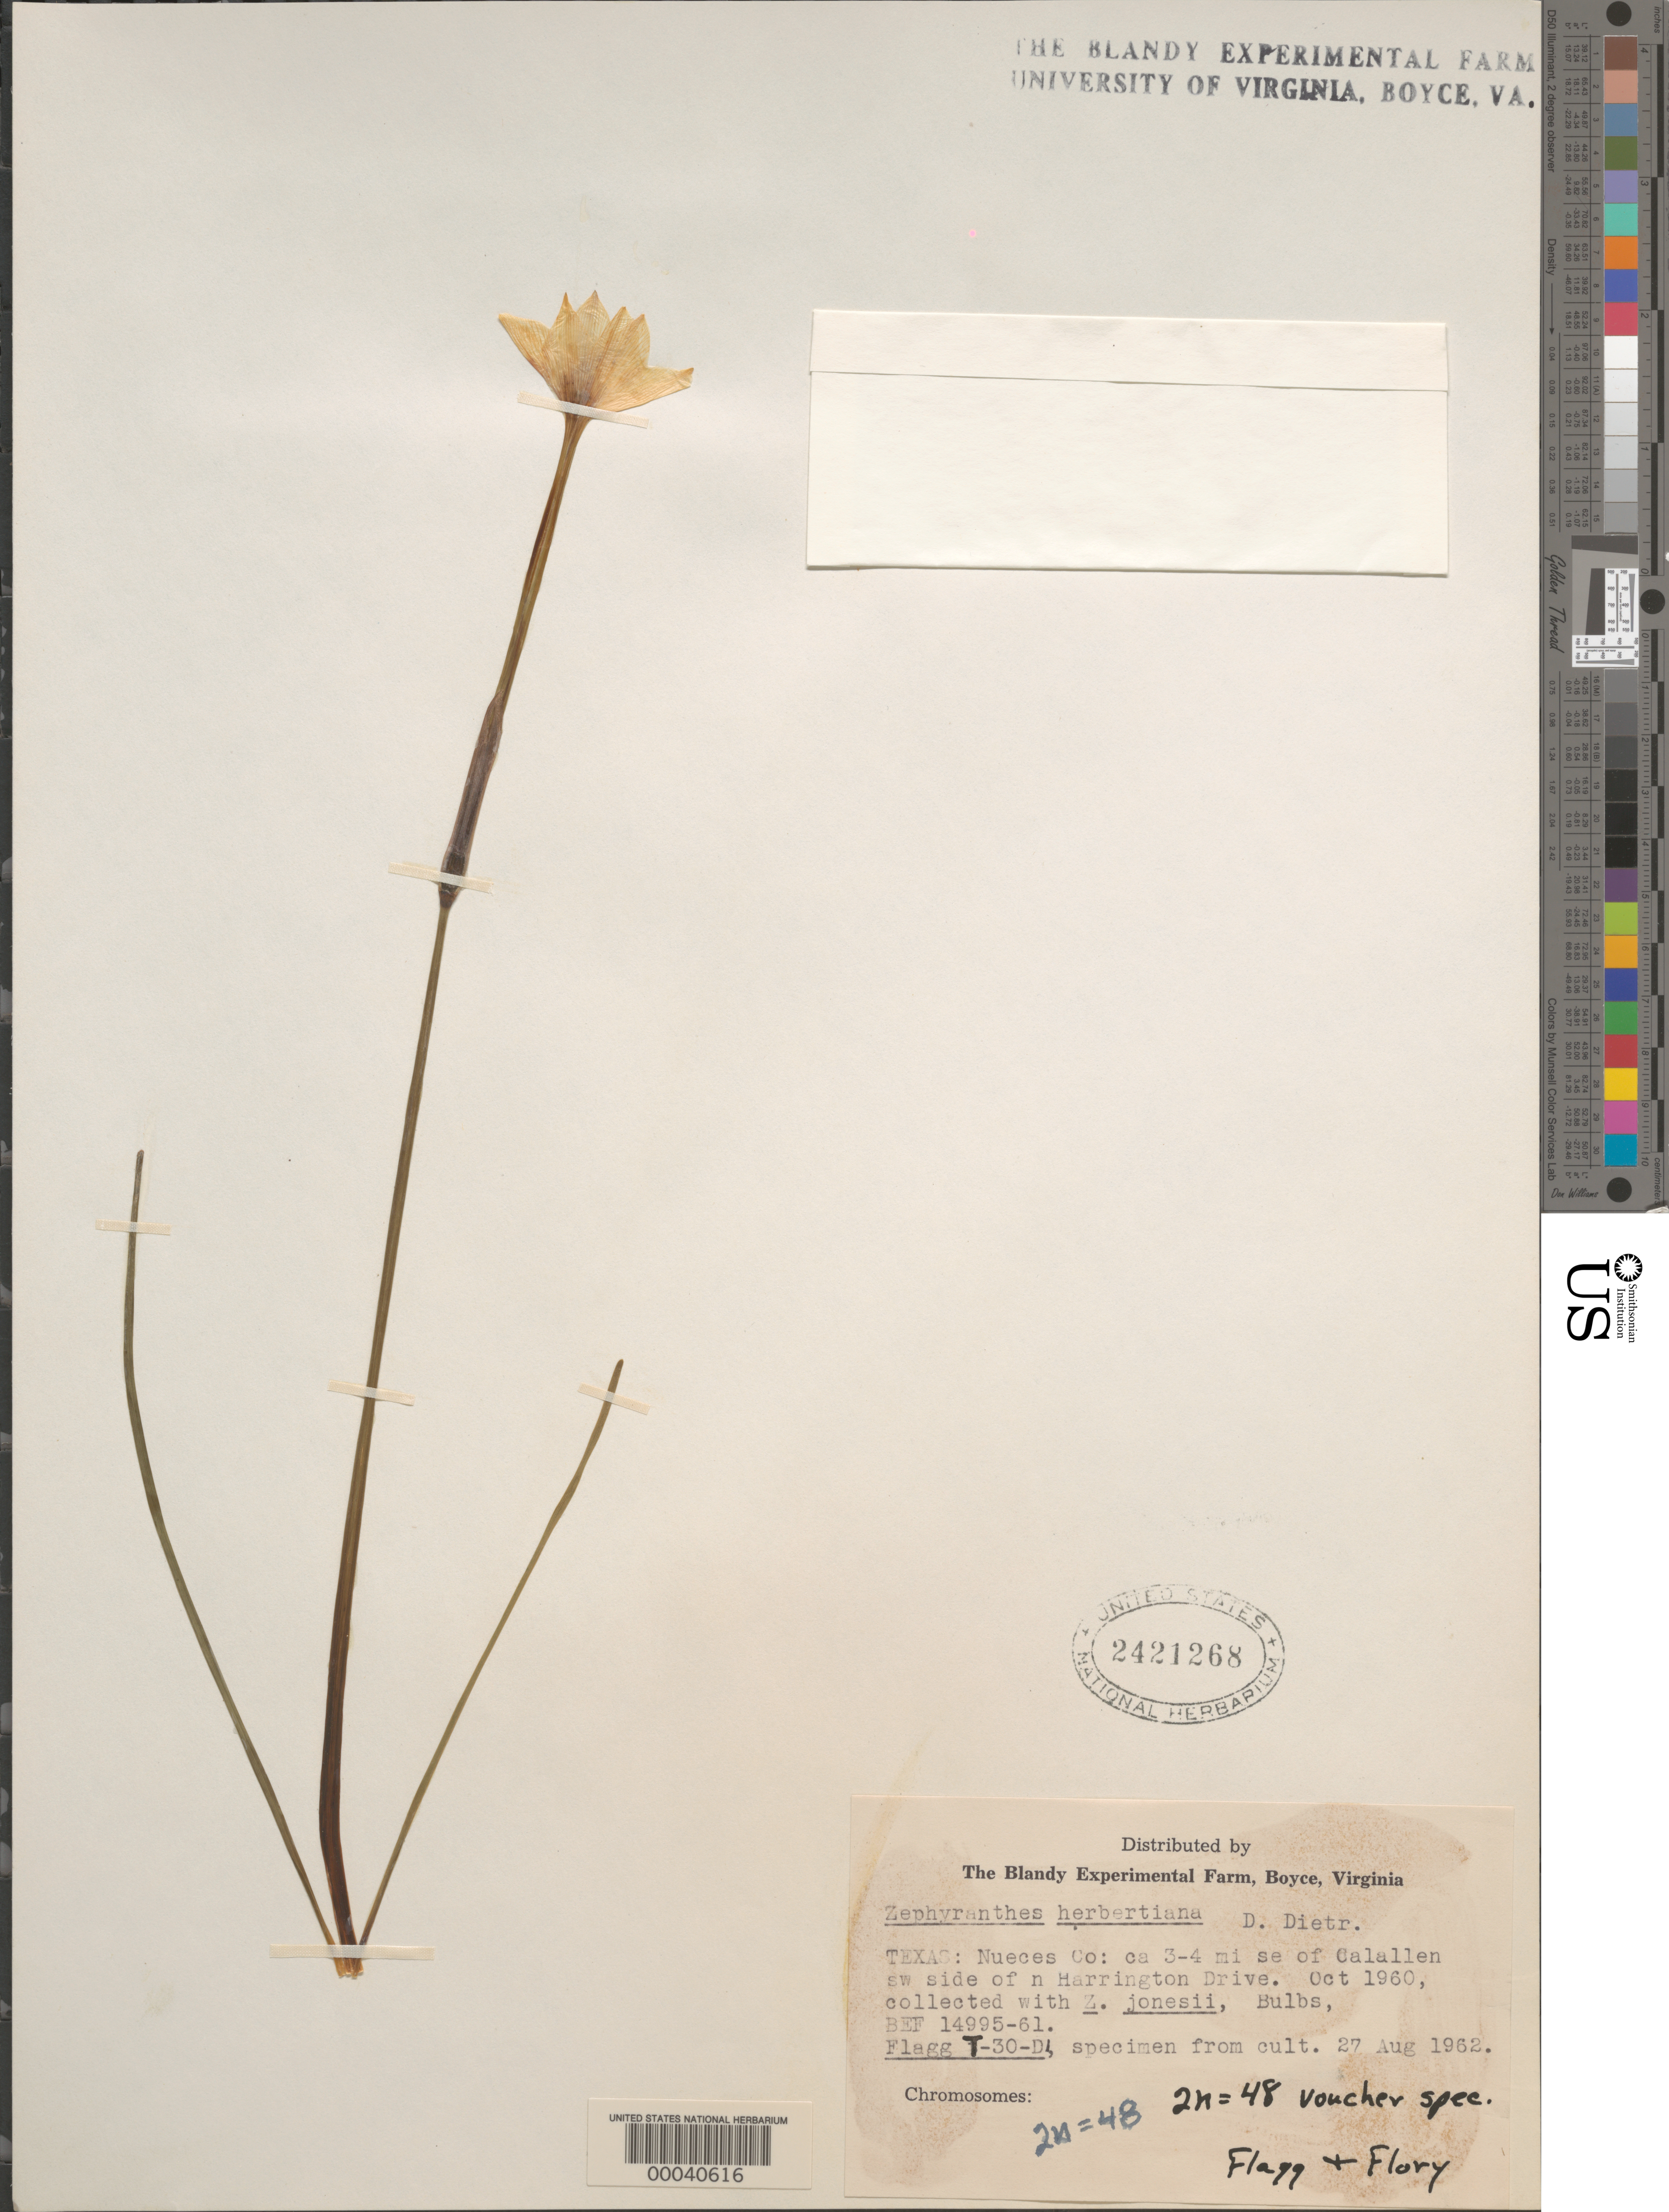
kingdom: Plantae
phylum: Tracheophyta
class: Liliopsida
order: Asparagales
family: Amaryllidaceae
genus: Zephyranthes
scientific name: Zephyranthes herbertiana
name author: D. Dietr.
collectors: R. O. Flagg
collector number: T-30-d1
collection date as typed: Oct 1960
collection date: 1960-10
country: United States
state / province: Texas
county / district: Nueces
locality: Ca. 3-4 mi. se of calallen, sw side of n harrington dr.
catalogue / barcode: US 2421268